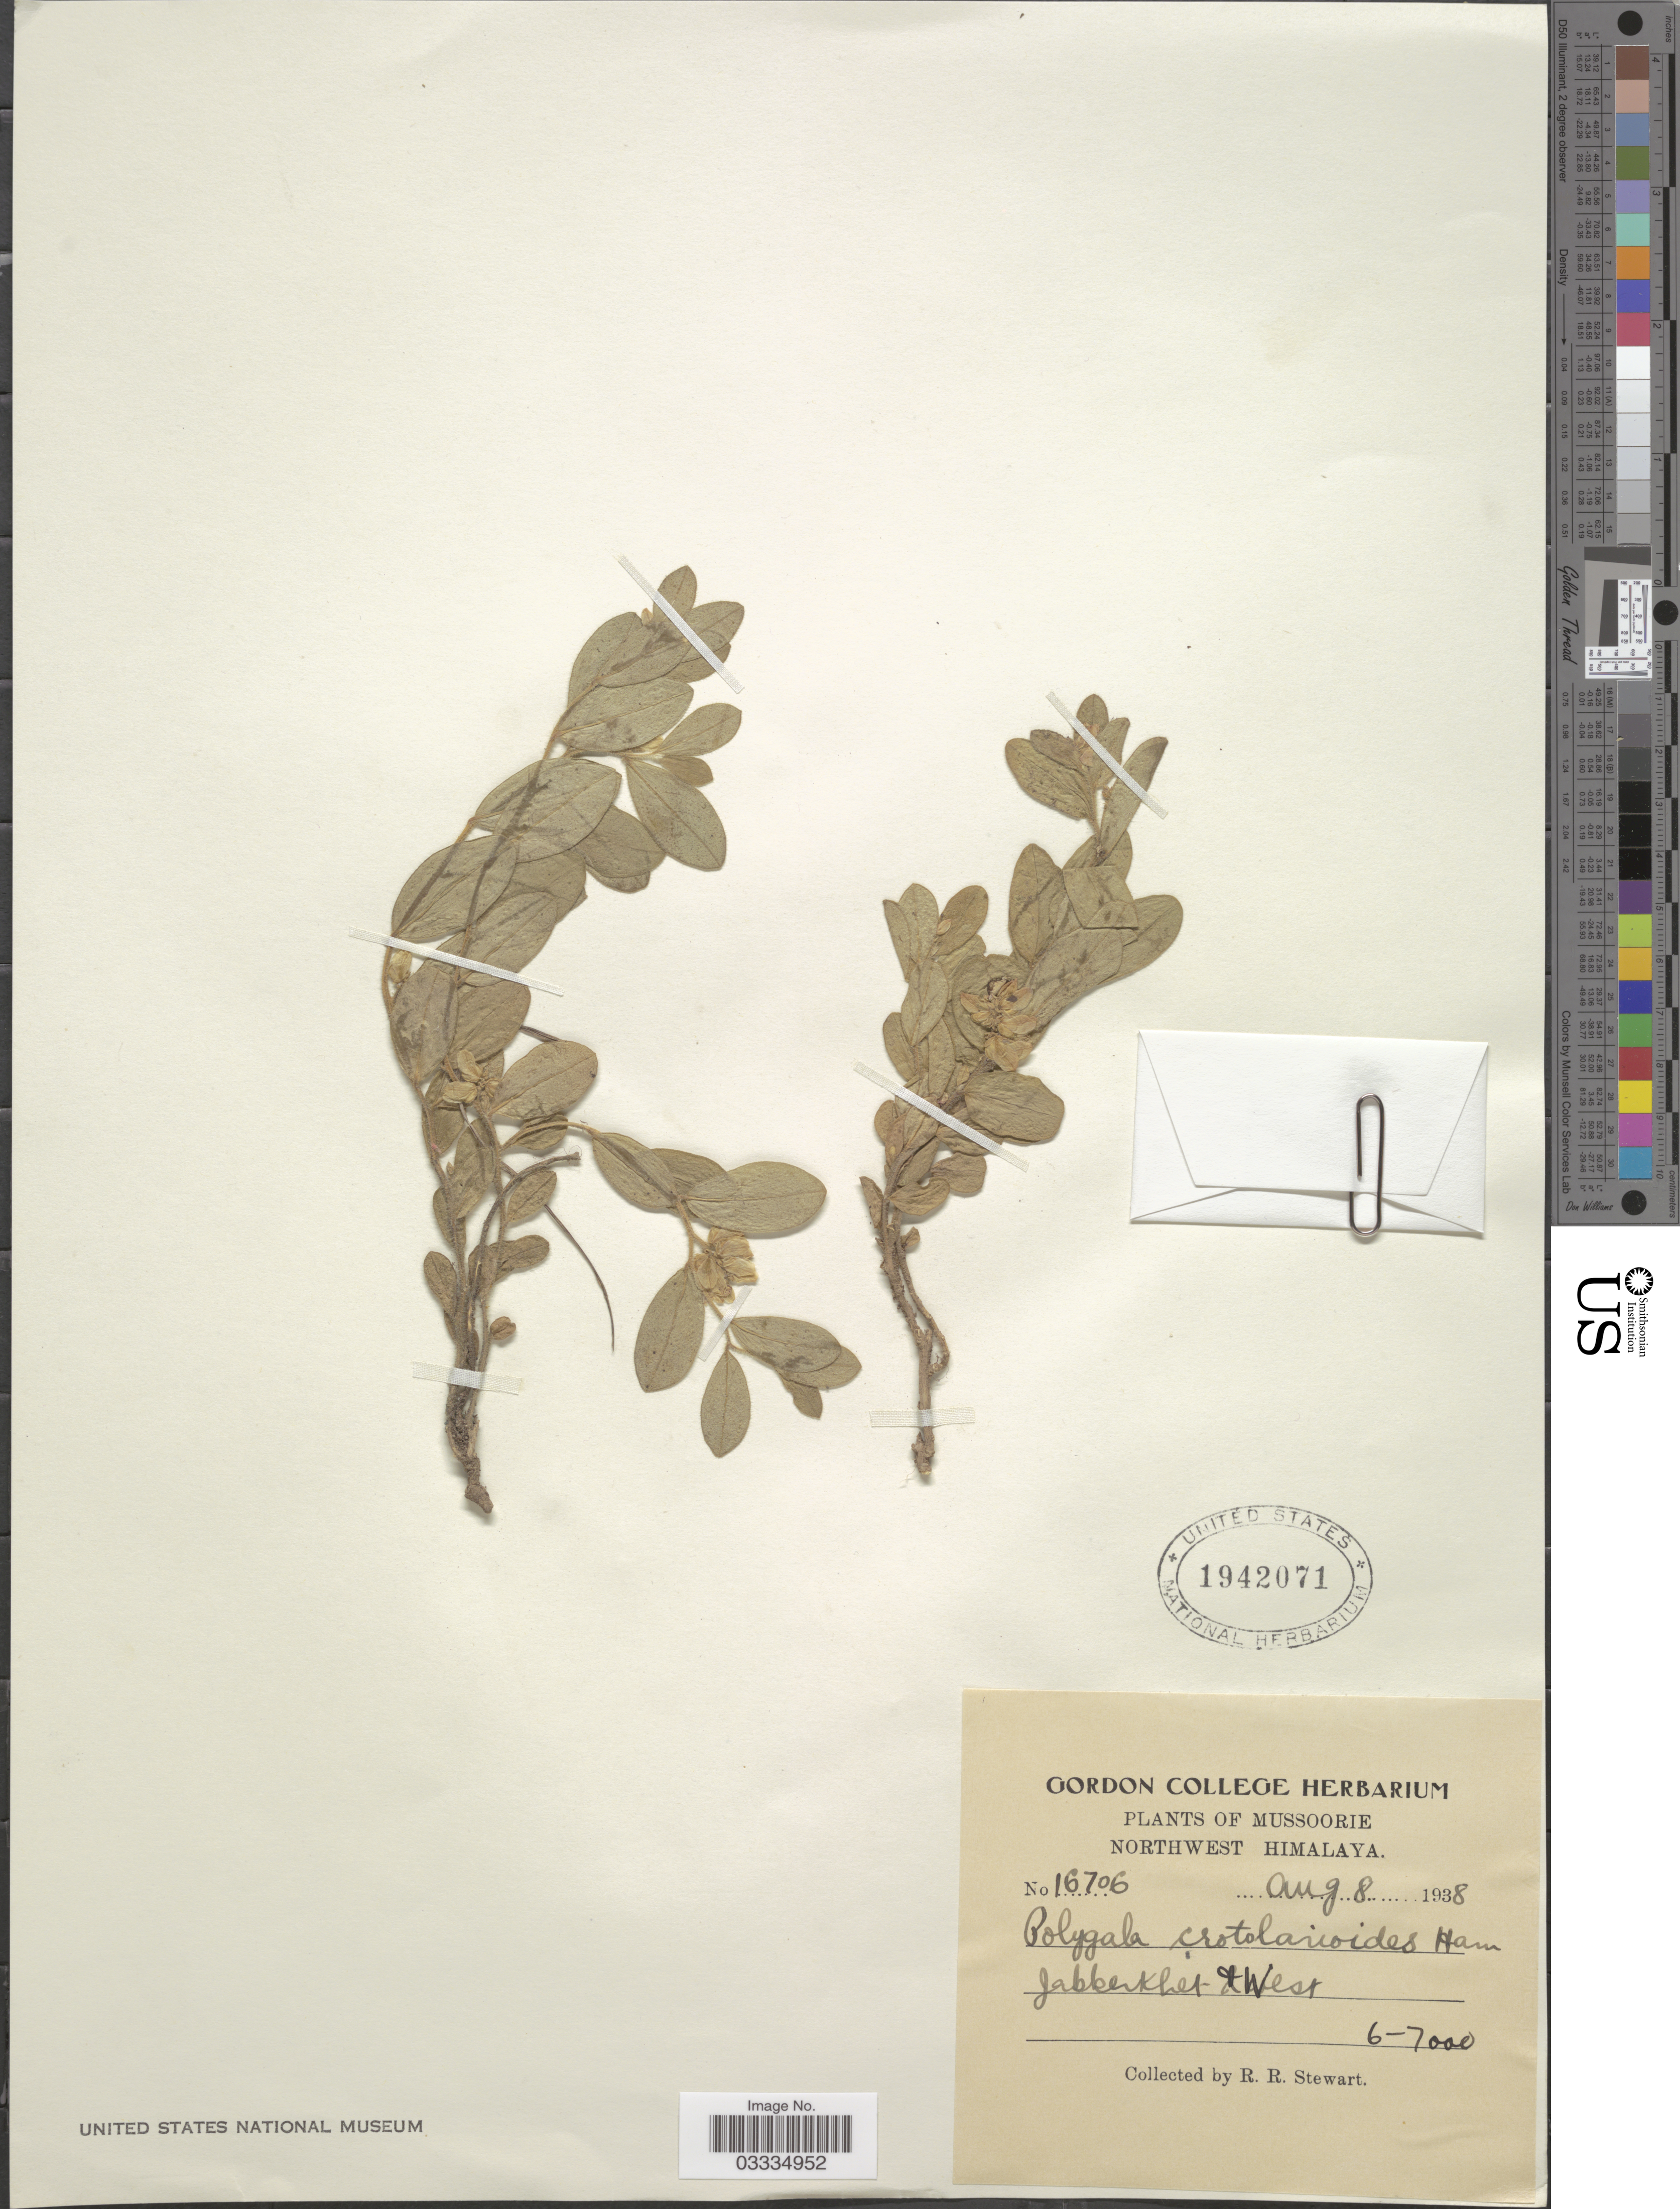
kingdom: Plantae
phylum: Tracheophyta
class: Magnoliopsida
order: Fabales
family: Polygalaceae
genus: Polygala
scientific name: Polygala crotalarioides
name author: Buch.-Ham. ex DC.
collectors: R. Stewart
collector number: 16706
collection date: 1938-08-08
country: India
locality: Mussoorie. Northwest Himalaya. Jabberkhet + West.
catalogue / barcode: US 1942071